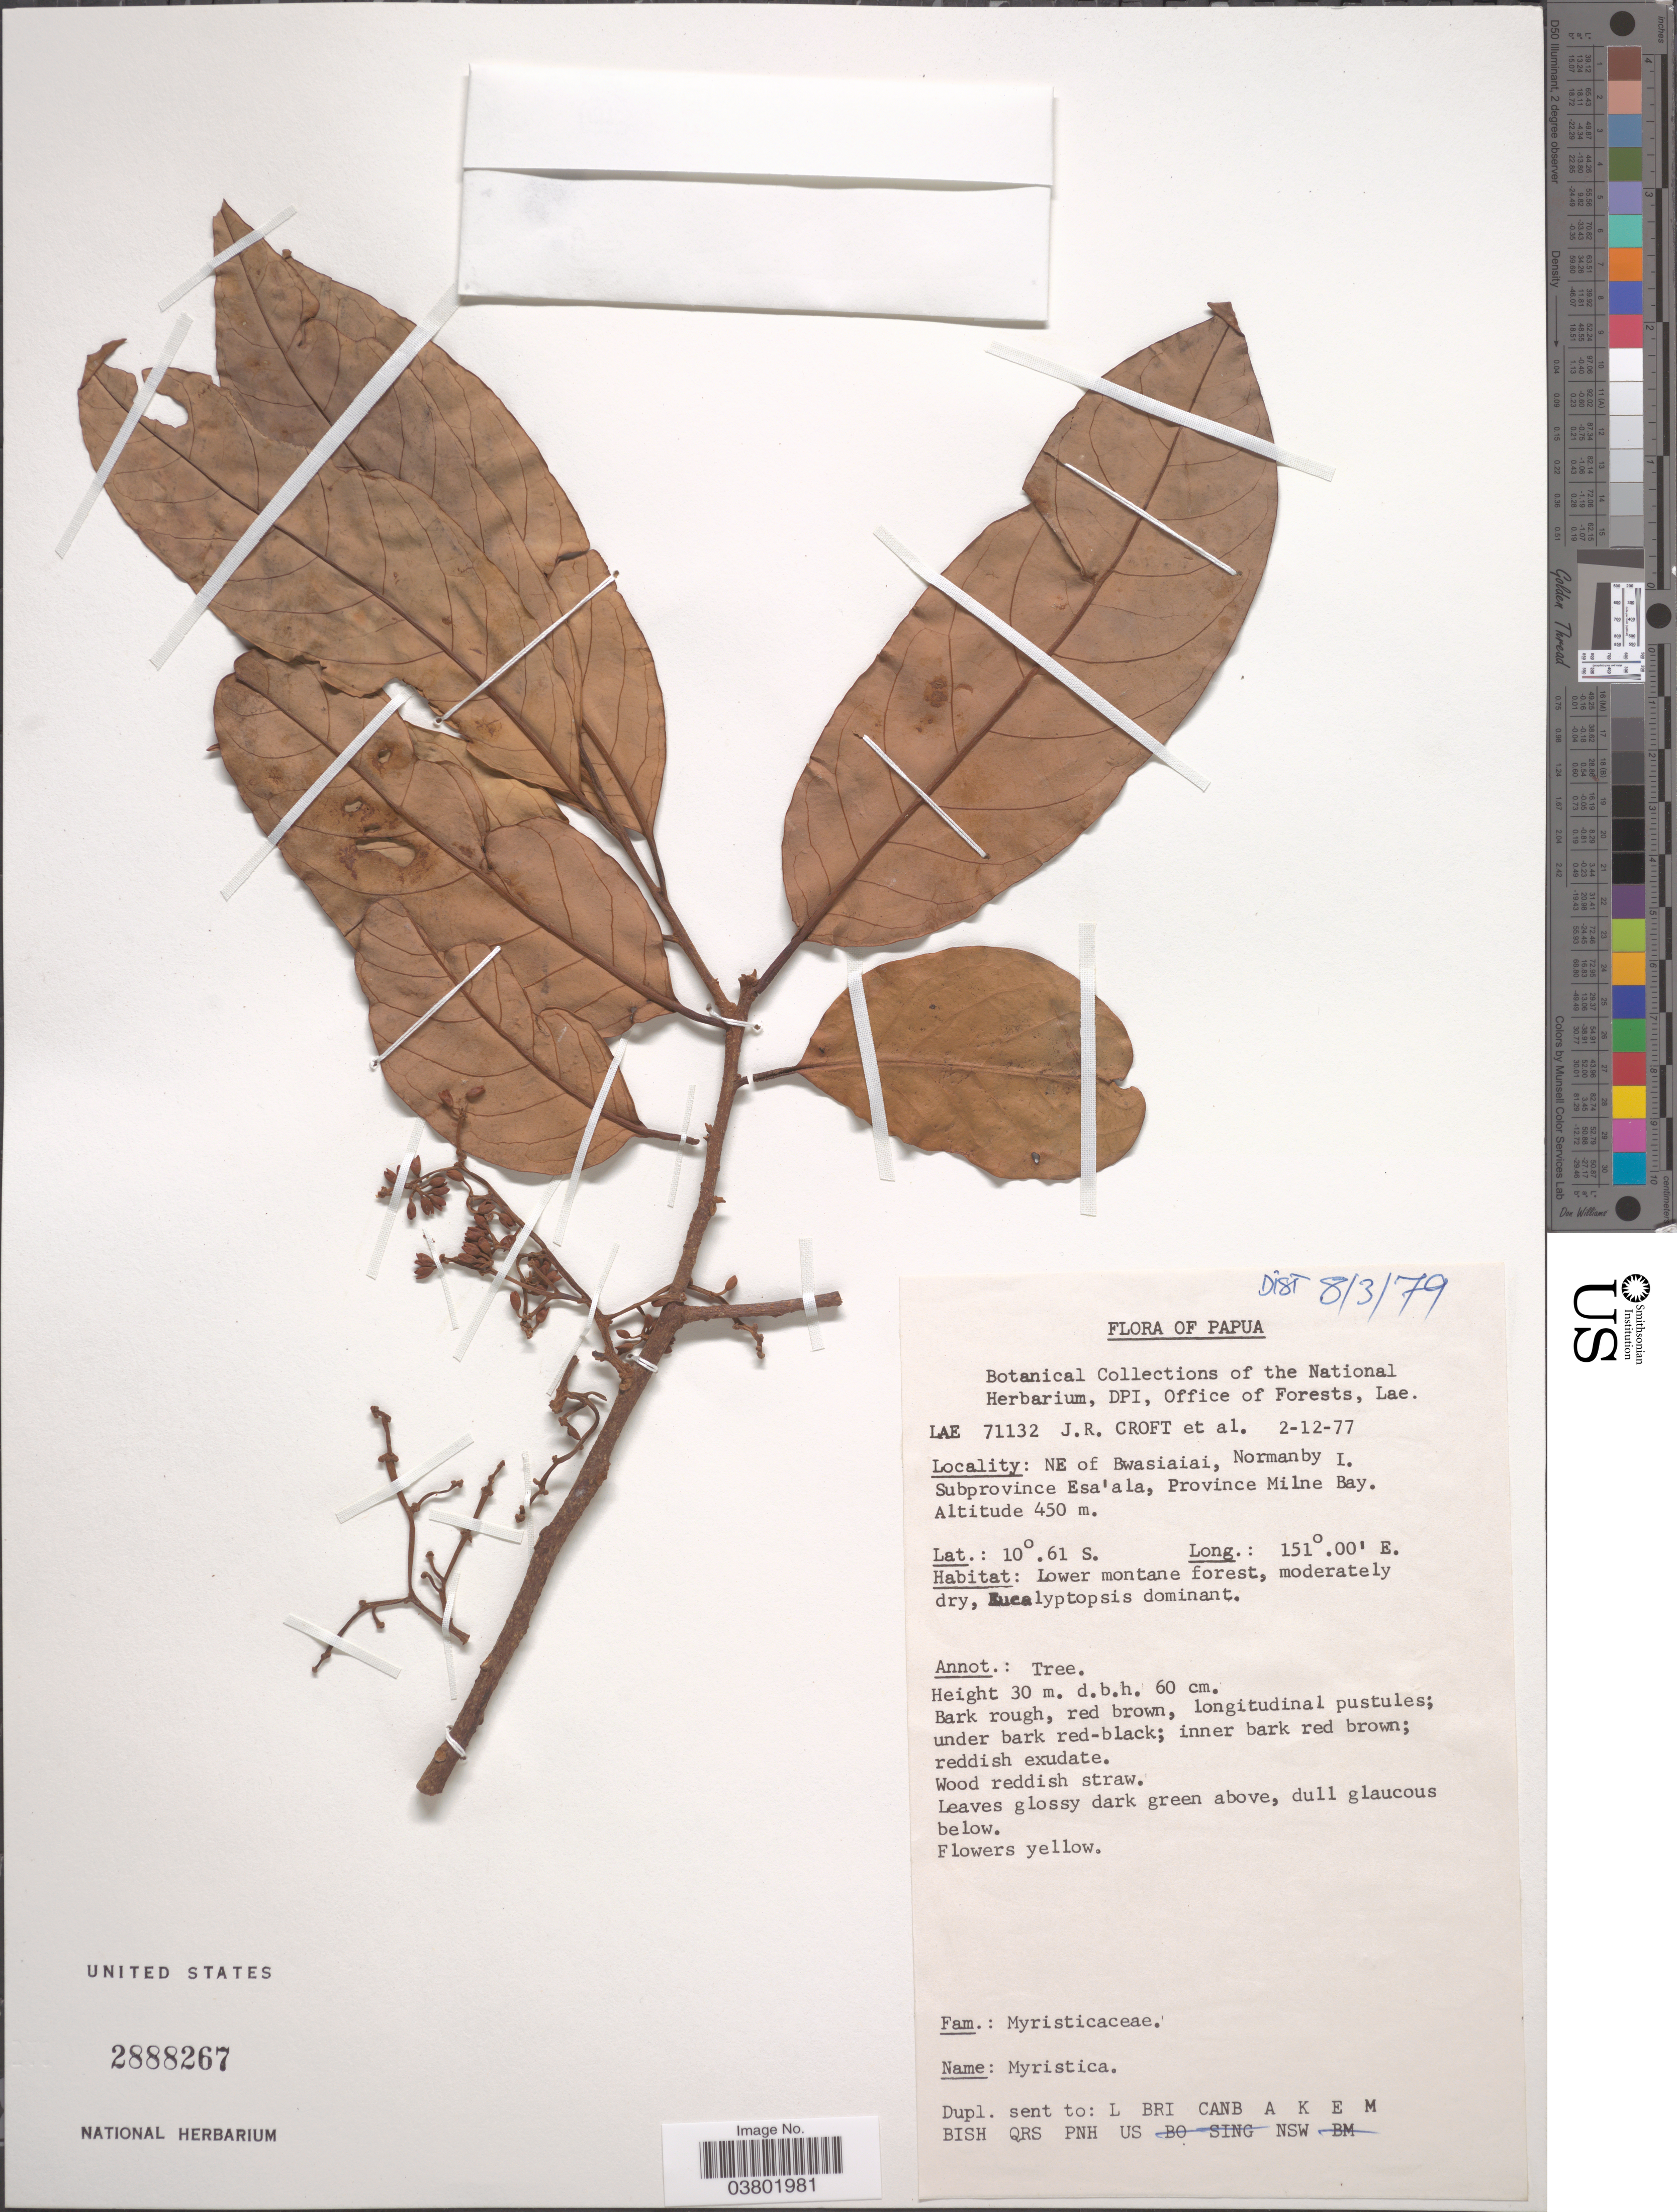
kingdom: Plantae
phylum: Tracheophyta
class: Magnoliopsida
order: Magnoliales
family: Myristicaceae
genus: Myristica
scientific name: Myristica sp.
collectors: J. R. Croft & et al.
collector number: LAE 71131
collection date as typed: Transcribed d/m/y: 2/12/77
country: Papua New Guinea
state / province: Milne Bay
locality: NE of Bwasiaiai, Normanby I. Subprovince Esa'ala.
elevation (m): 450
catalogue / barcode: US 2888267